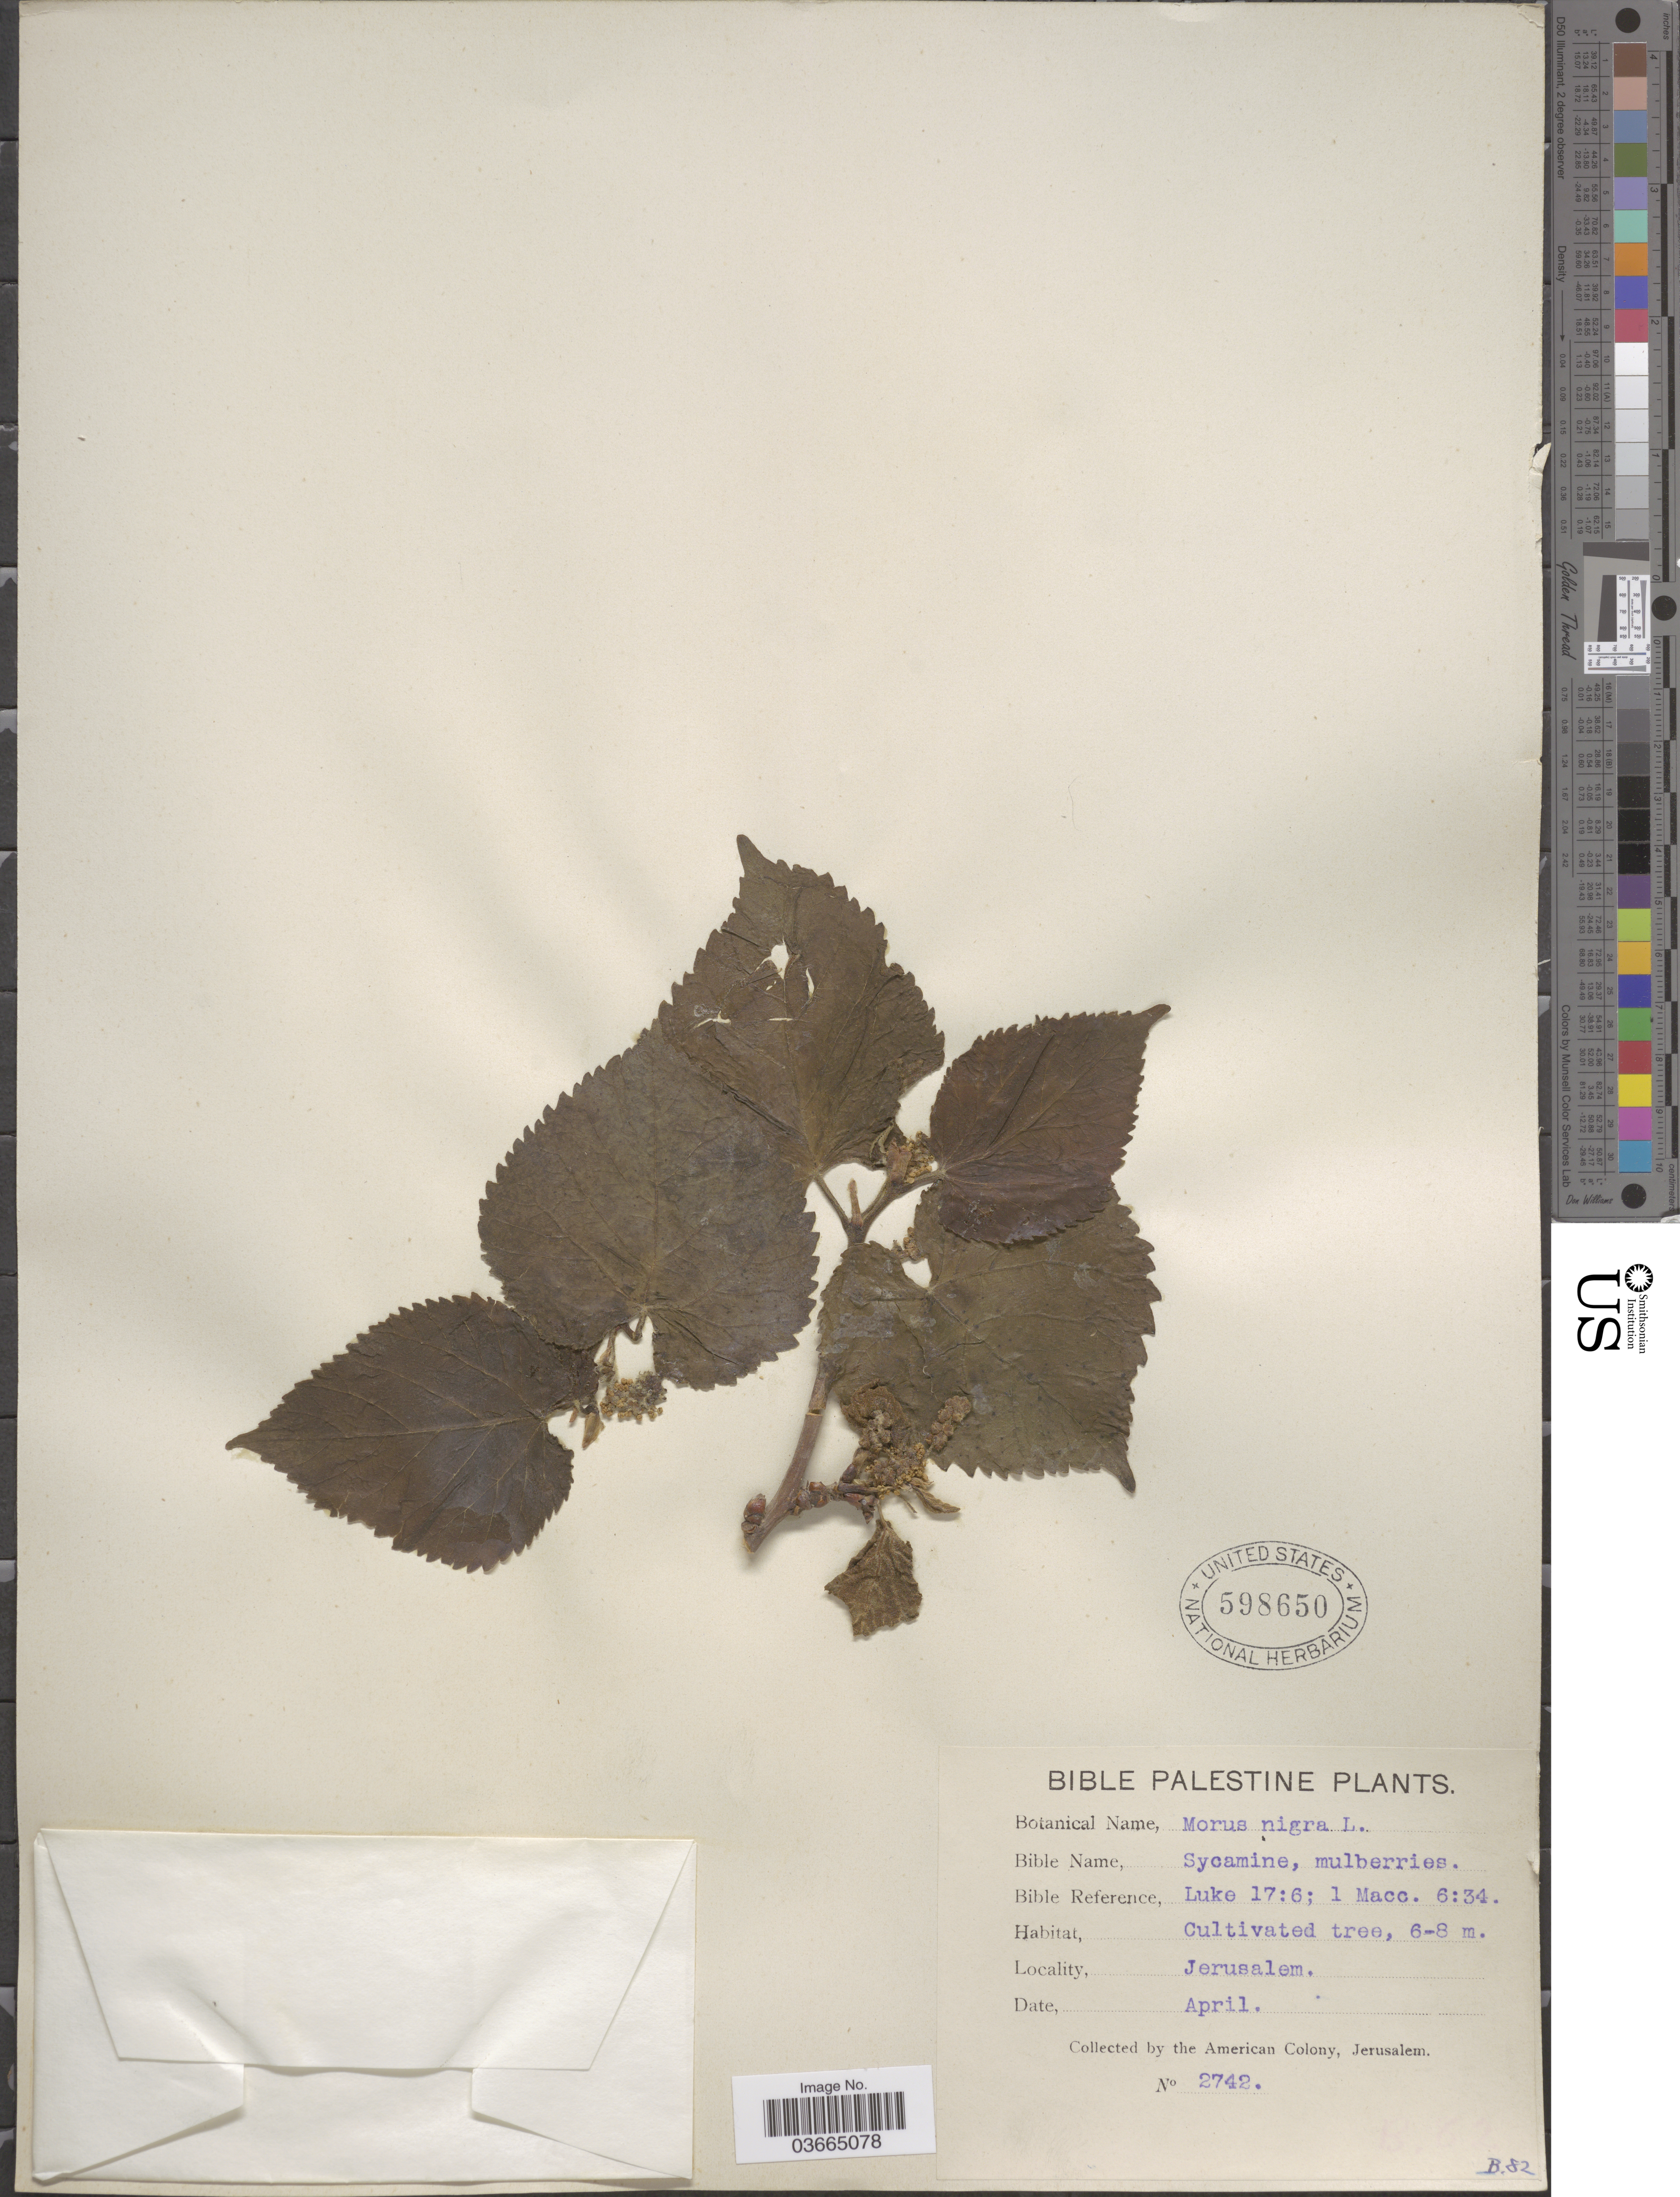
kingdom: Plantae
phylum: Tracheophyta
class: Magnoliopsida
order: Rosales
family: Moraceae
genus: Morus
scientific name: Morus nigra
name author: L.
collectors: The American Colony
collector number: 2742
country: Israel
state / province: Jerusalem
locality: Palestine.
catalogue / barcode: US 598650